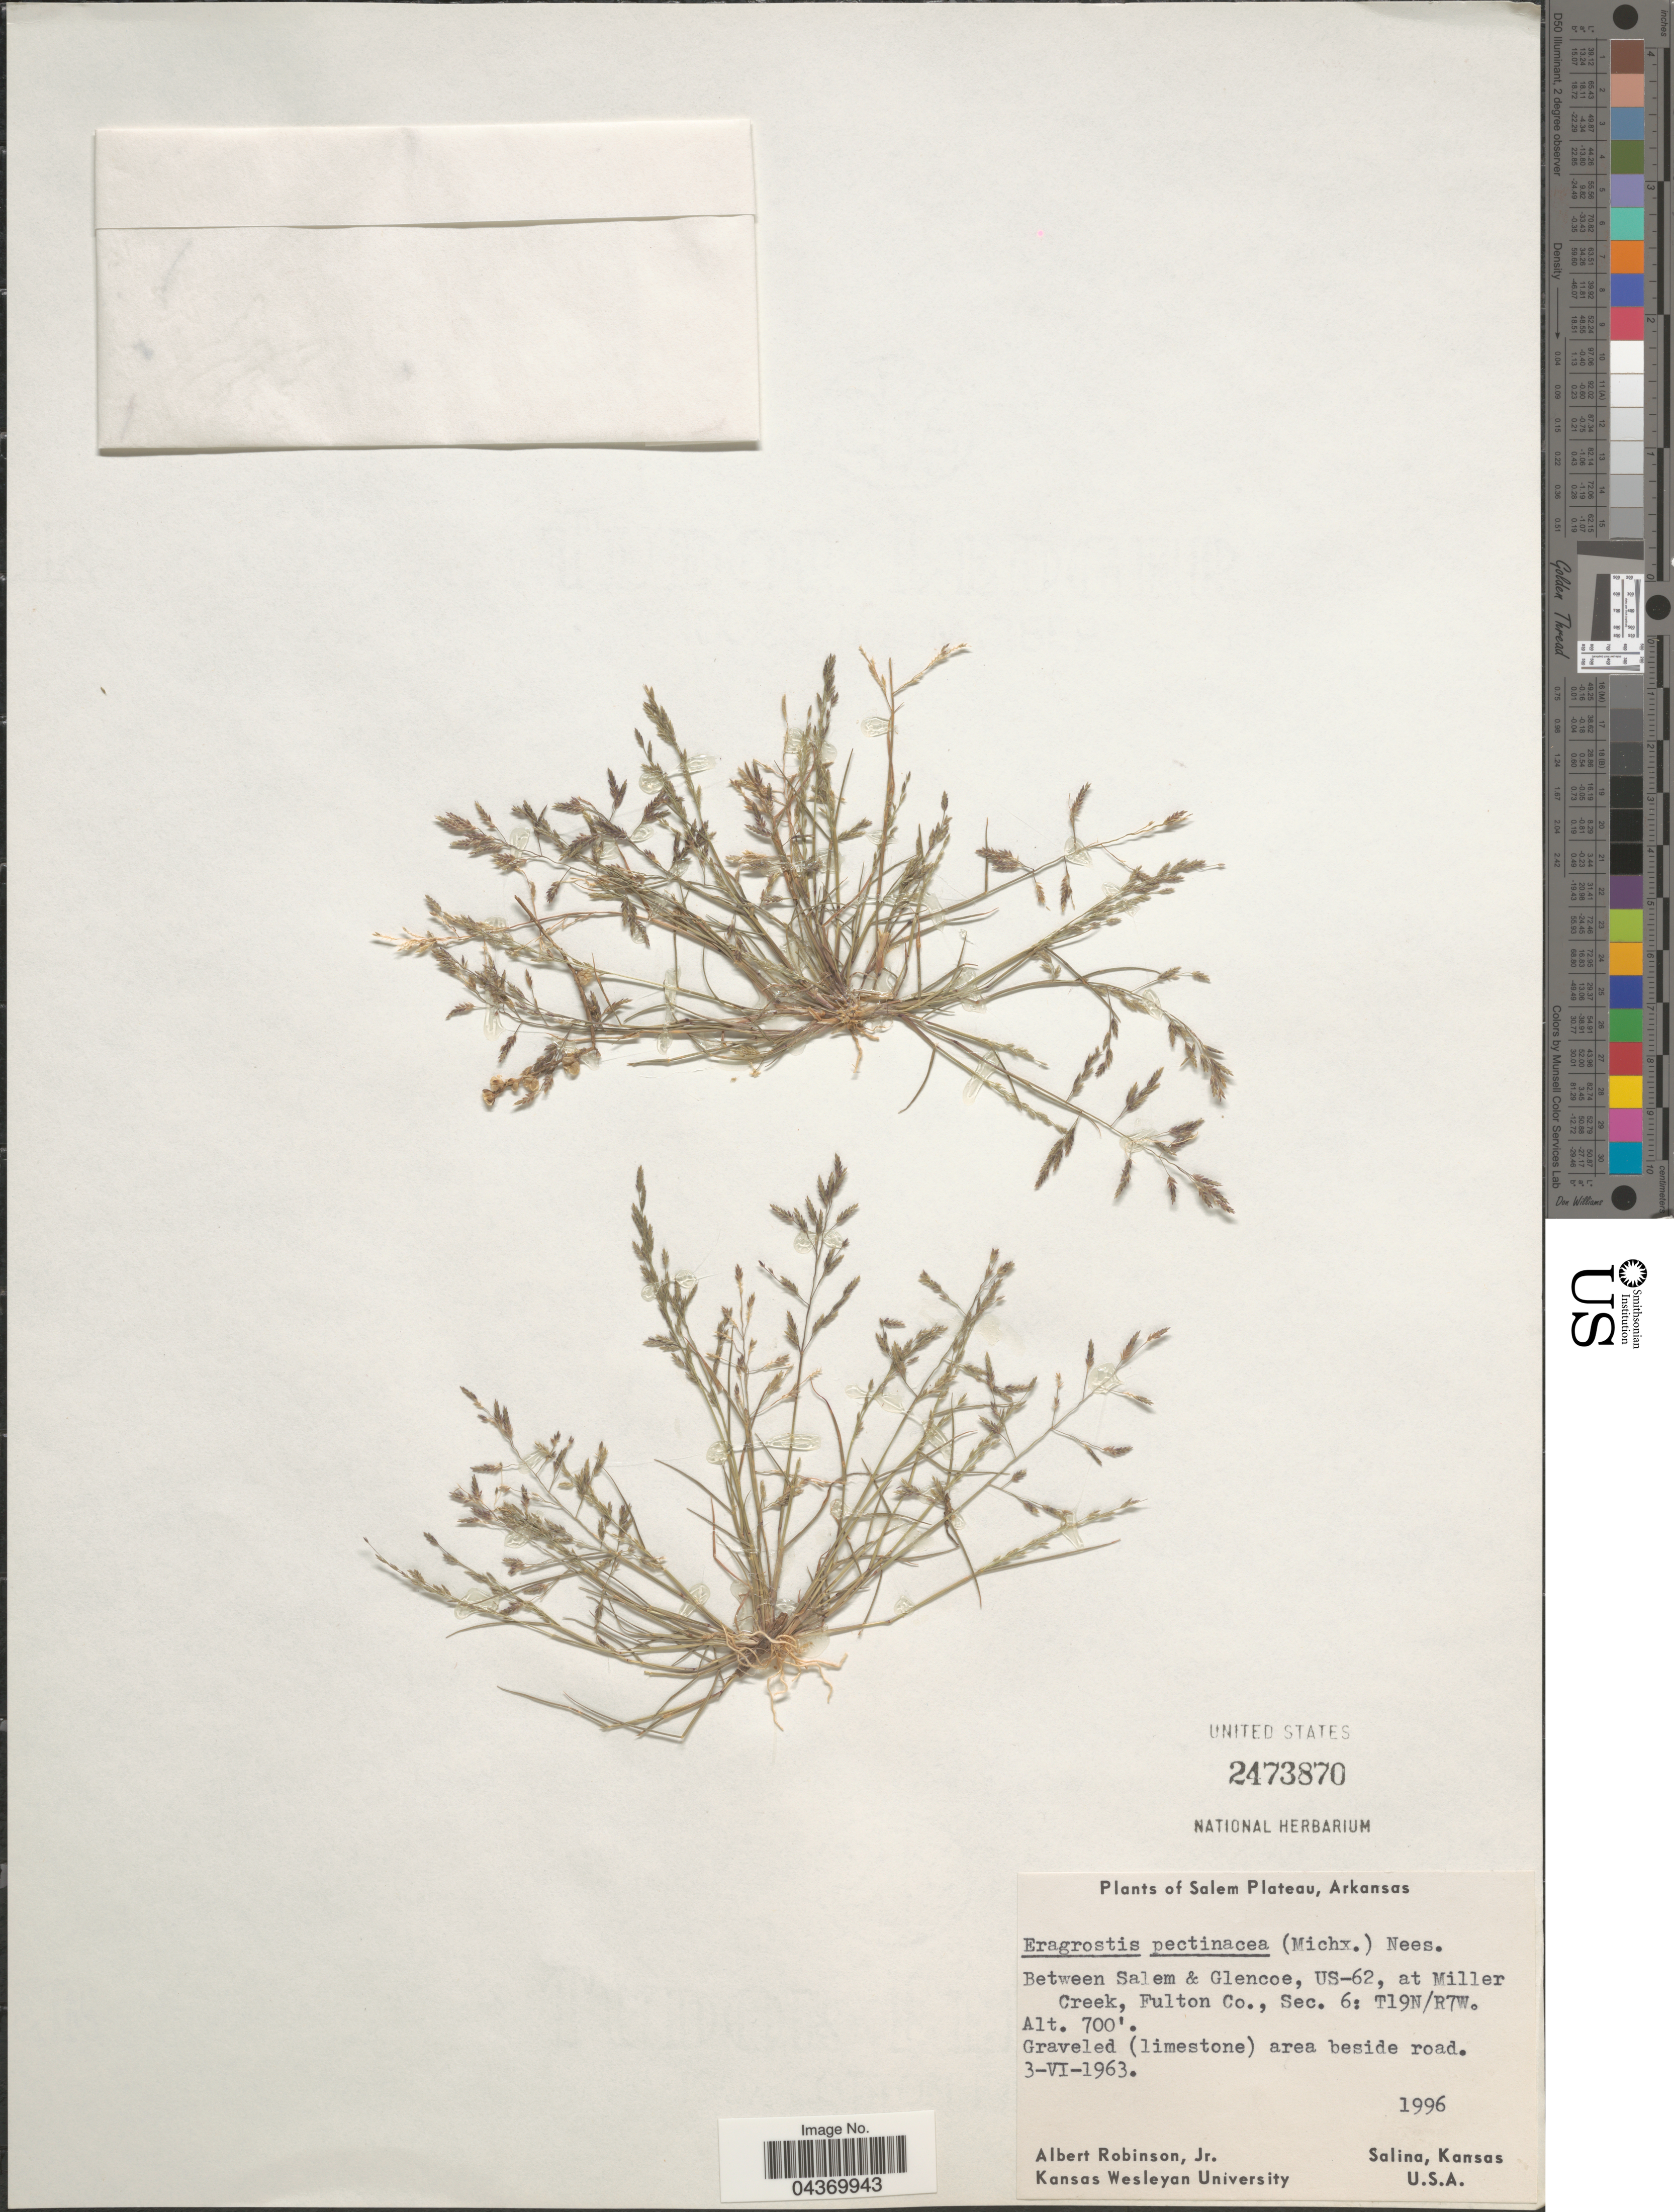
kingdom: Plantae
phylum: Tracheophyta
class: Liliopsida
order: Poales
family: Poaceae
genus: Eragrostis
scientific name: Eragrostis pectinacea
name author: (Michx.) Nees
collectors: A. Robinson Jr.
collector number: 1996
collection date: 1963-06-03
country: United States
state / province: Arkansas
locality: Salem Plateau. Between Salem & Glencoe, US-62, at Miller Creek, Fulton Co., Sec. 6: T19N/R7W.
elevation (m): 213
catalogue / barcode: US 2473870